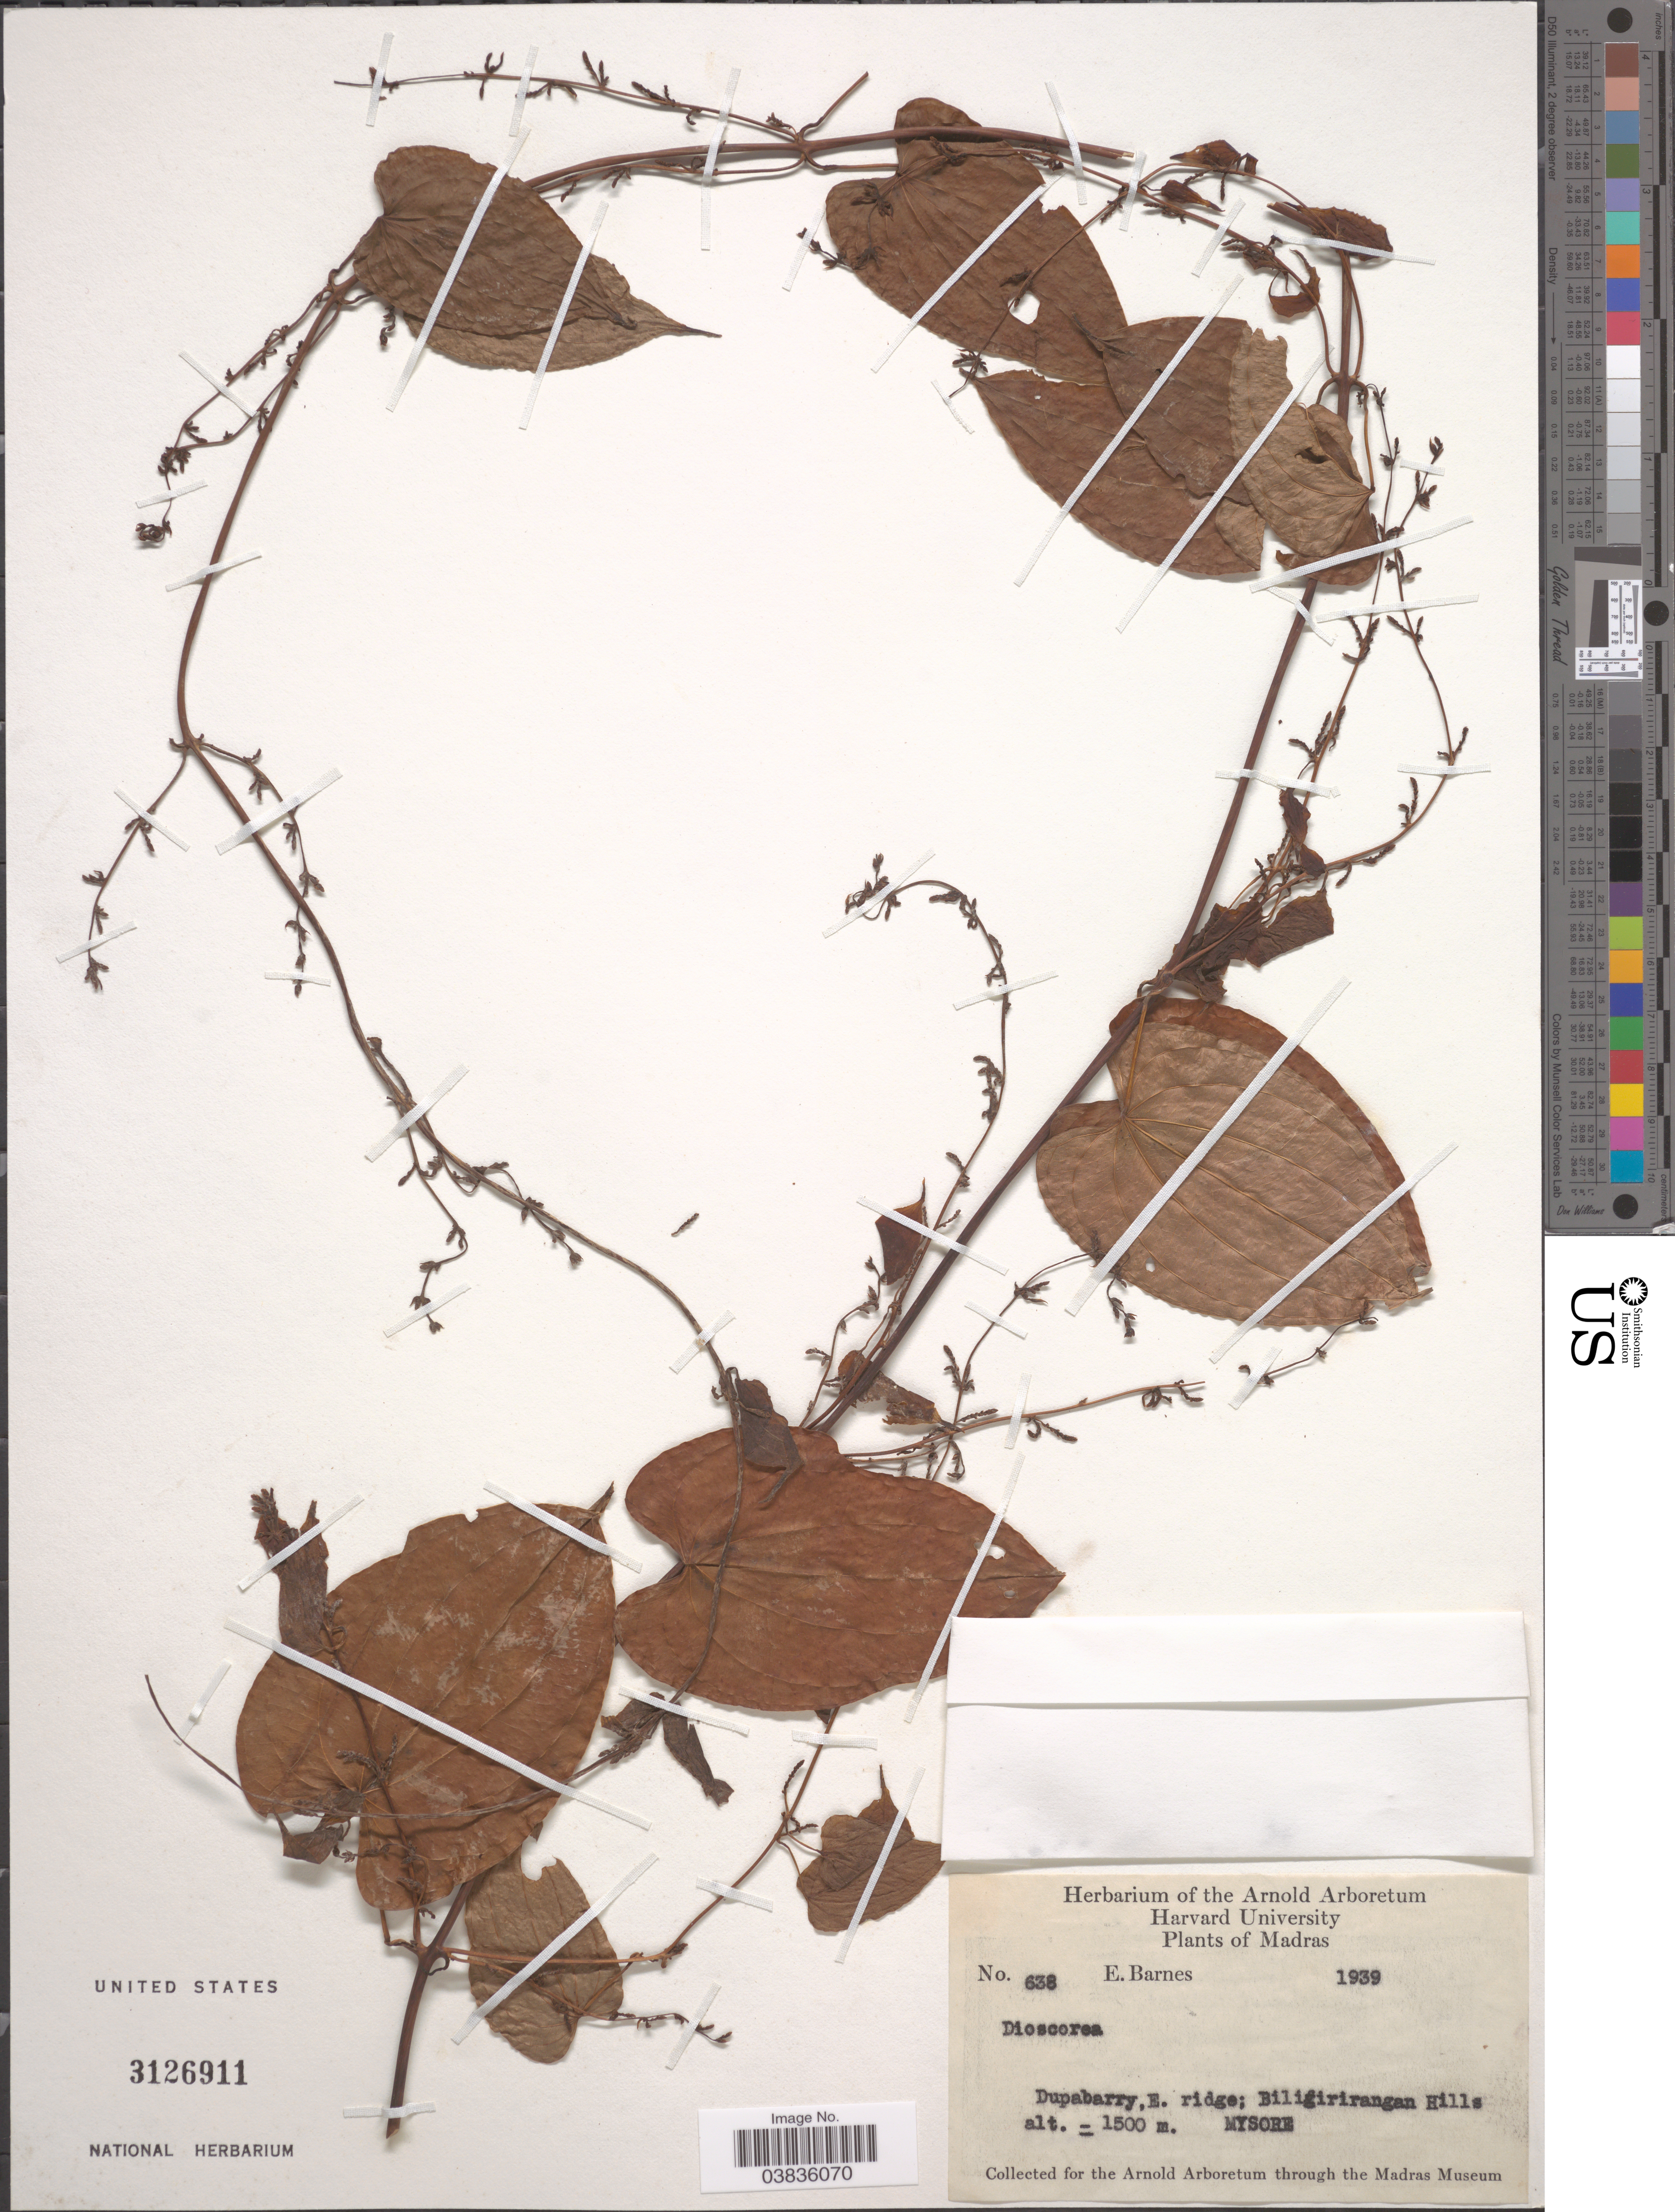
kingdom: Plantae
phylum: Tracheophyta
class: Liliopsida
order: Dioscoreales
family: Dioscoreaceae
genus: Dioscorea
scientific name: Dioscorea sp.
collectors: E. Barnes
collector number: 638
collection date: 1939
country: India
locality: Madras. Dupabarry, E. ridge; Biligirirangan Hills. Mysore.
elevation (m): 1500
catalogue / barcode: US 3126911